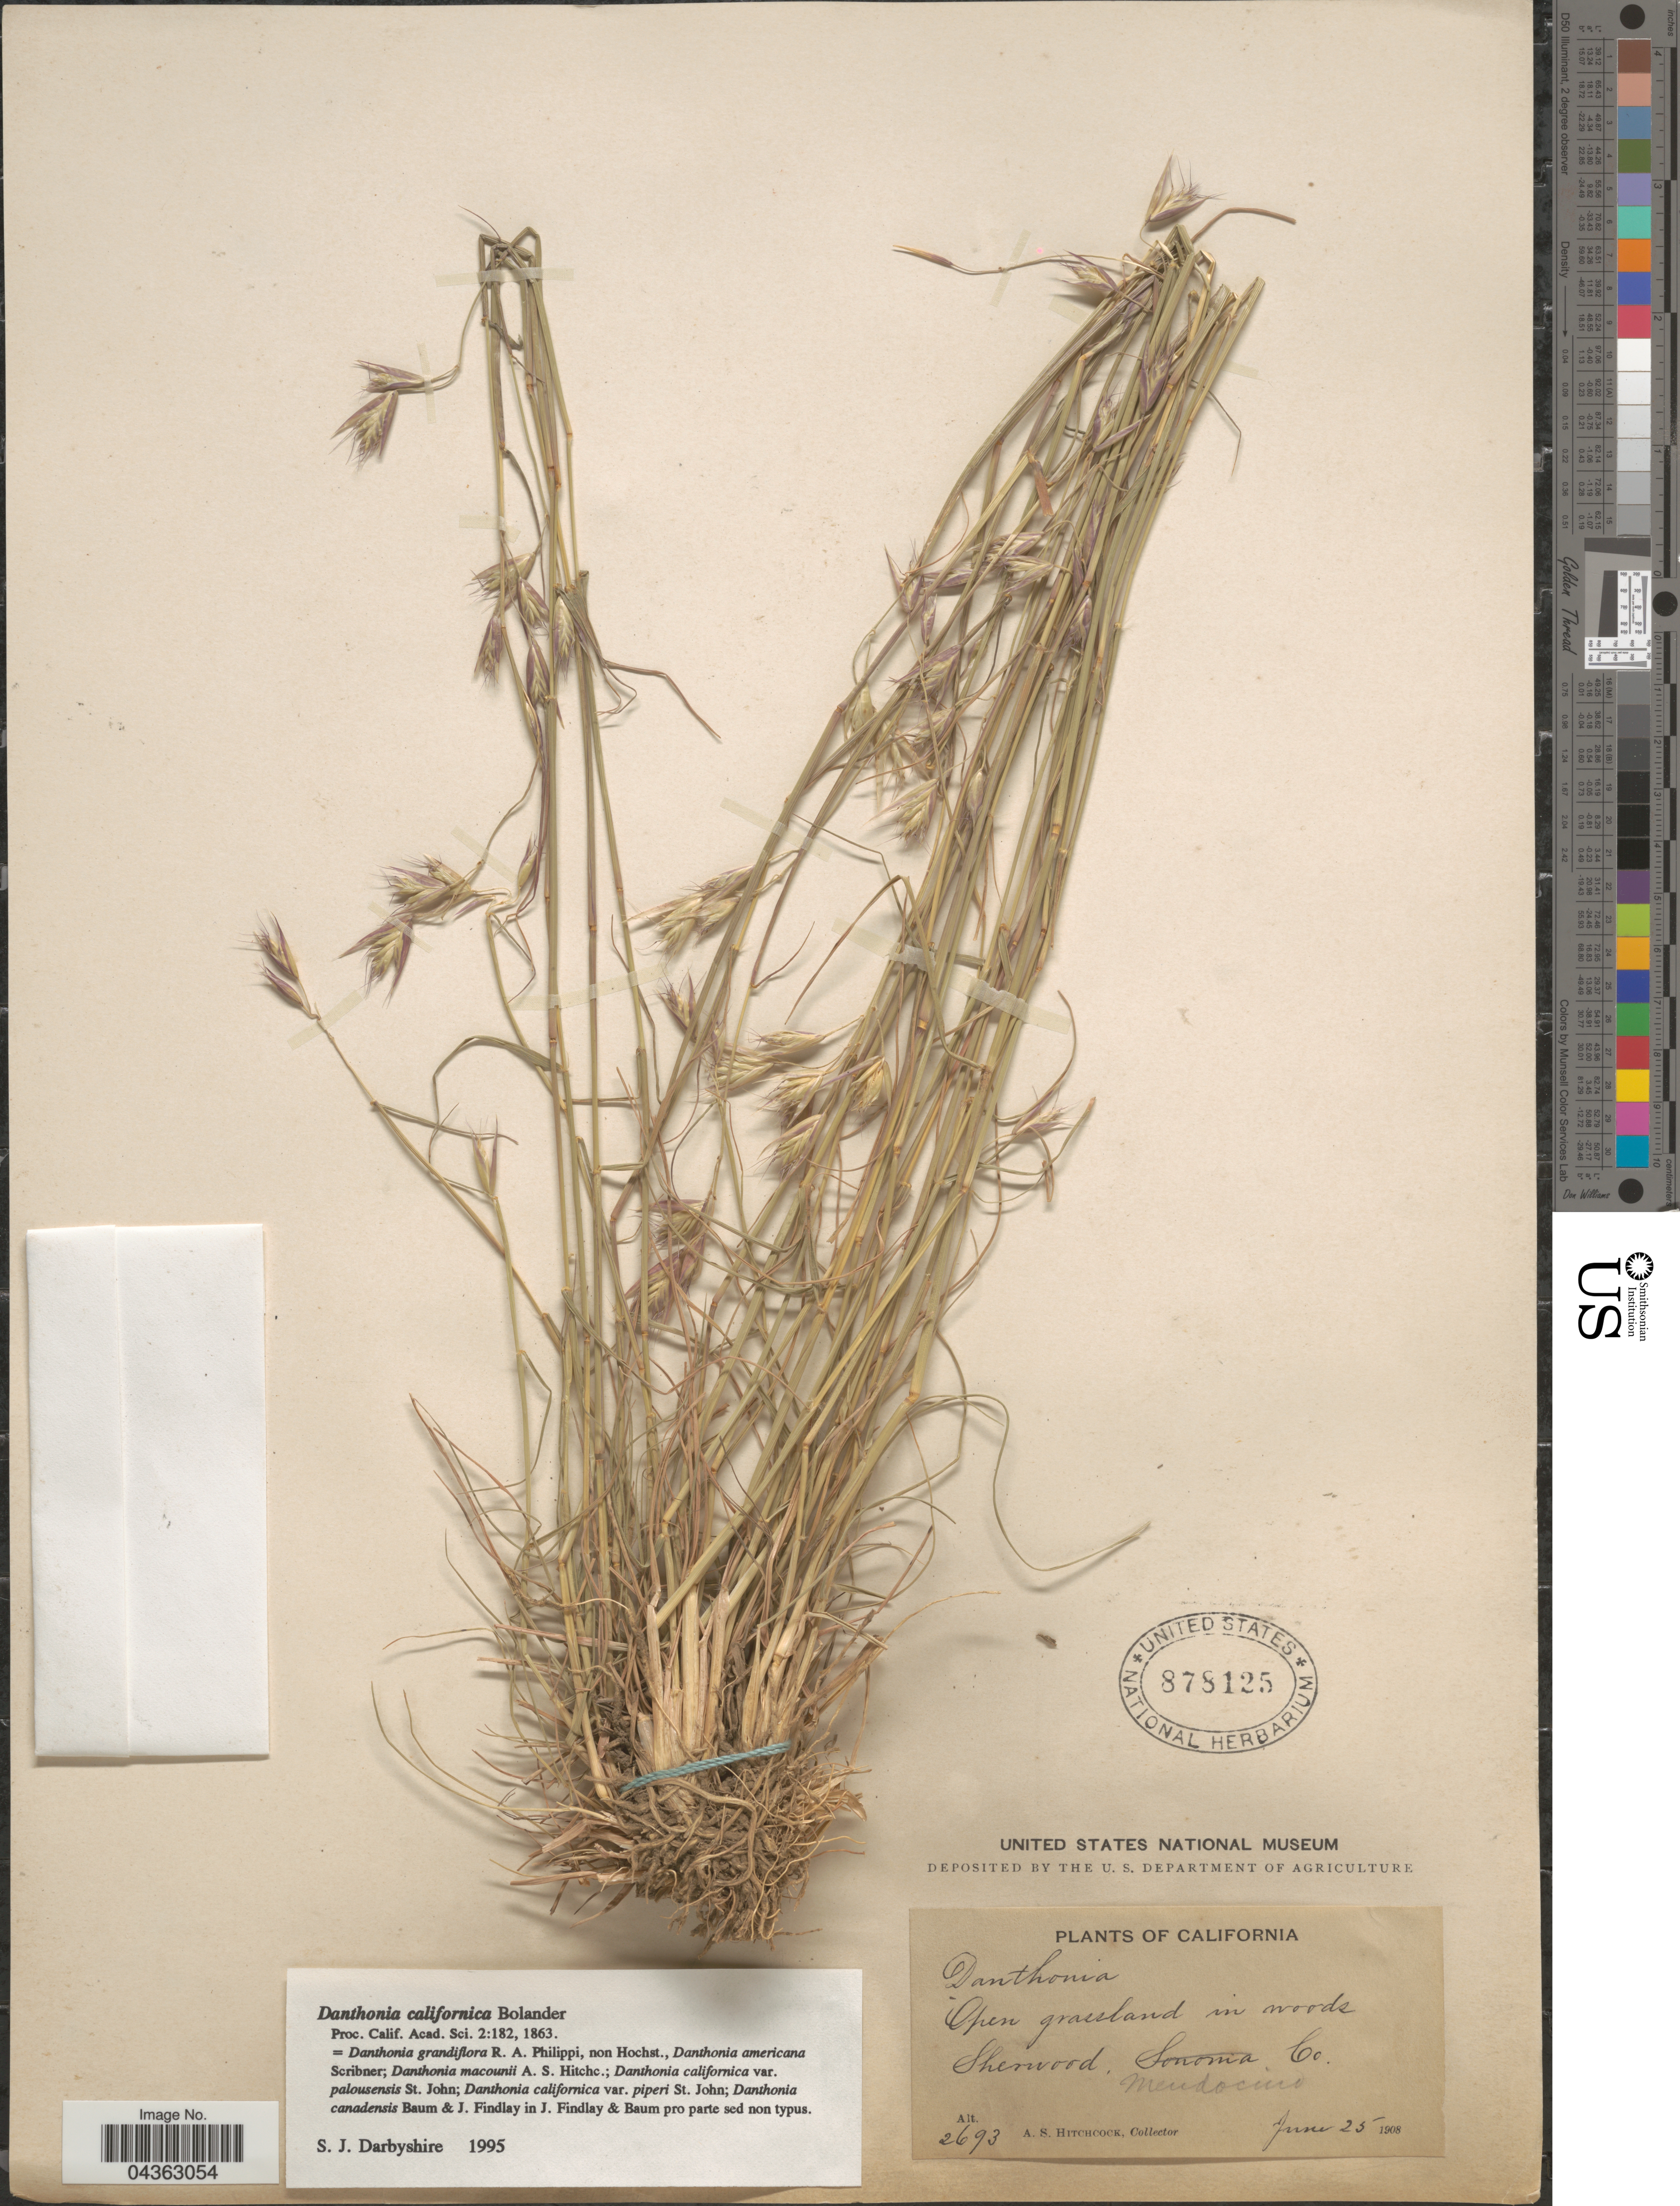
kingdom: Plantae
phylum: Tracheophyta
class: Liliopsida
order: Poales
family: Poaceae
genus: Danthonia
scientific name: Danthonia californica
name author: Bol.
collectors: A. S. Hitchcock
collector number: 2693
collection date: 1908-06-25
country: United States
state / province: California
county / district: Mendocino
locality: Open grassland in woods Sherwood, Mendocino Co.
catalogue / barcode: US 878125